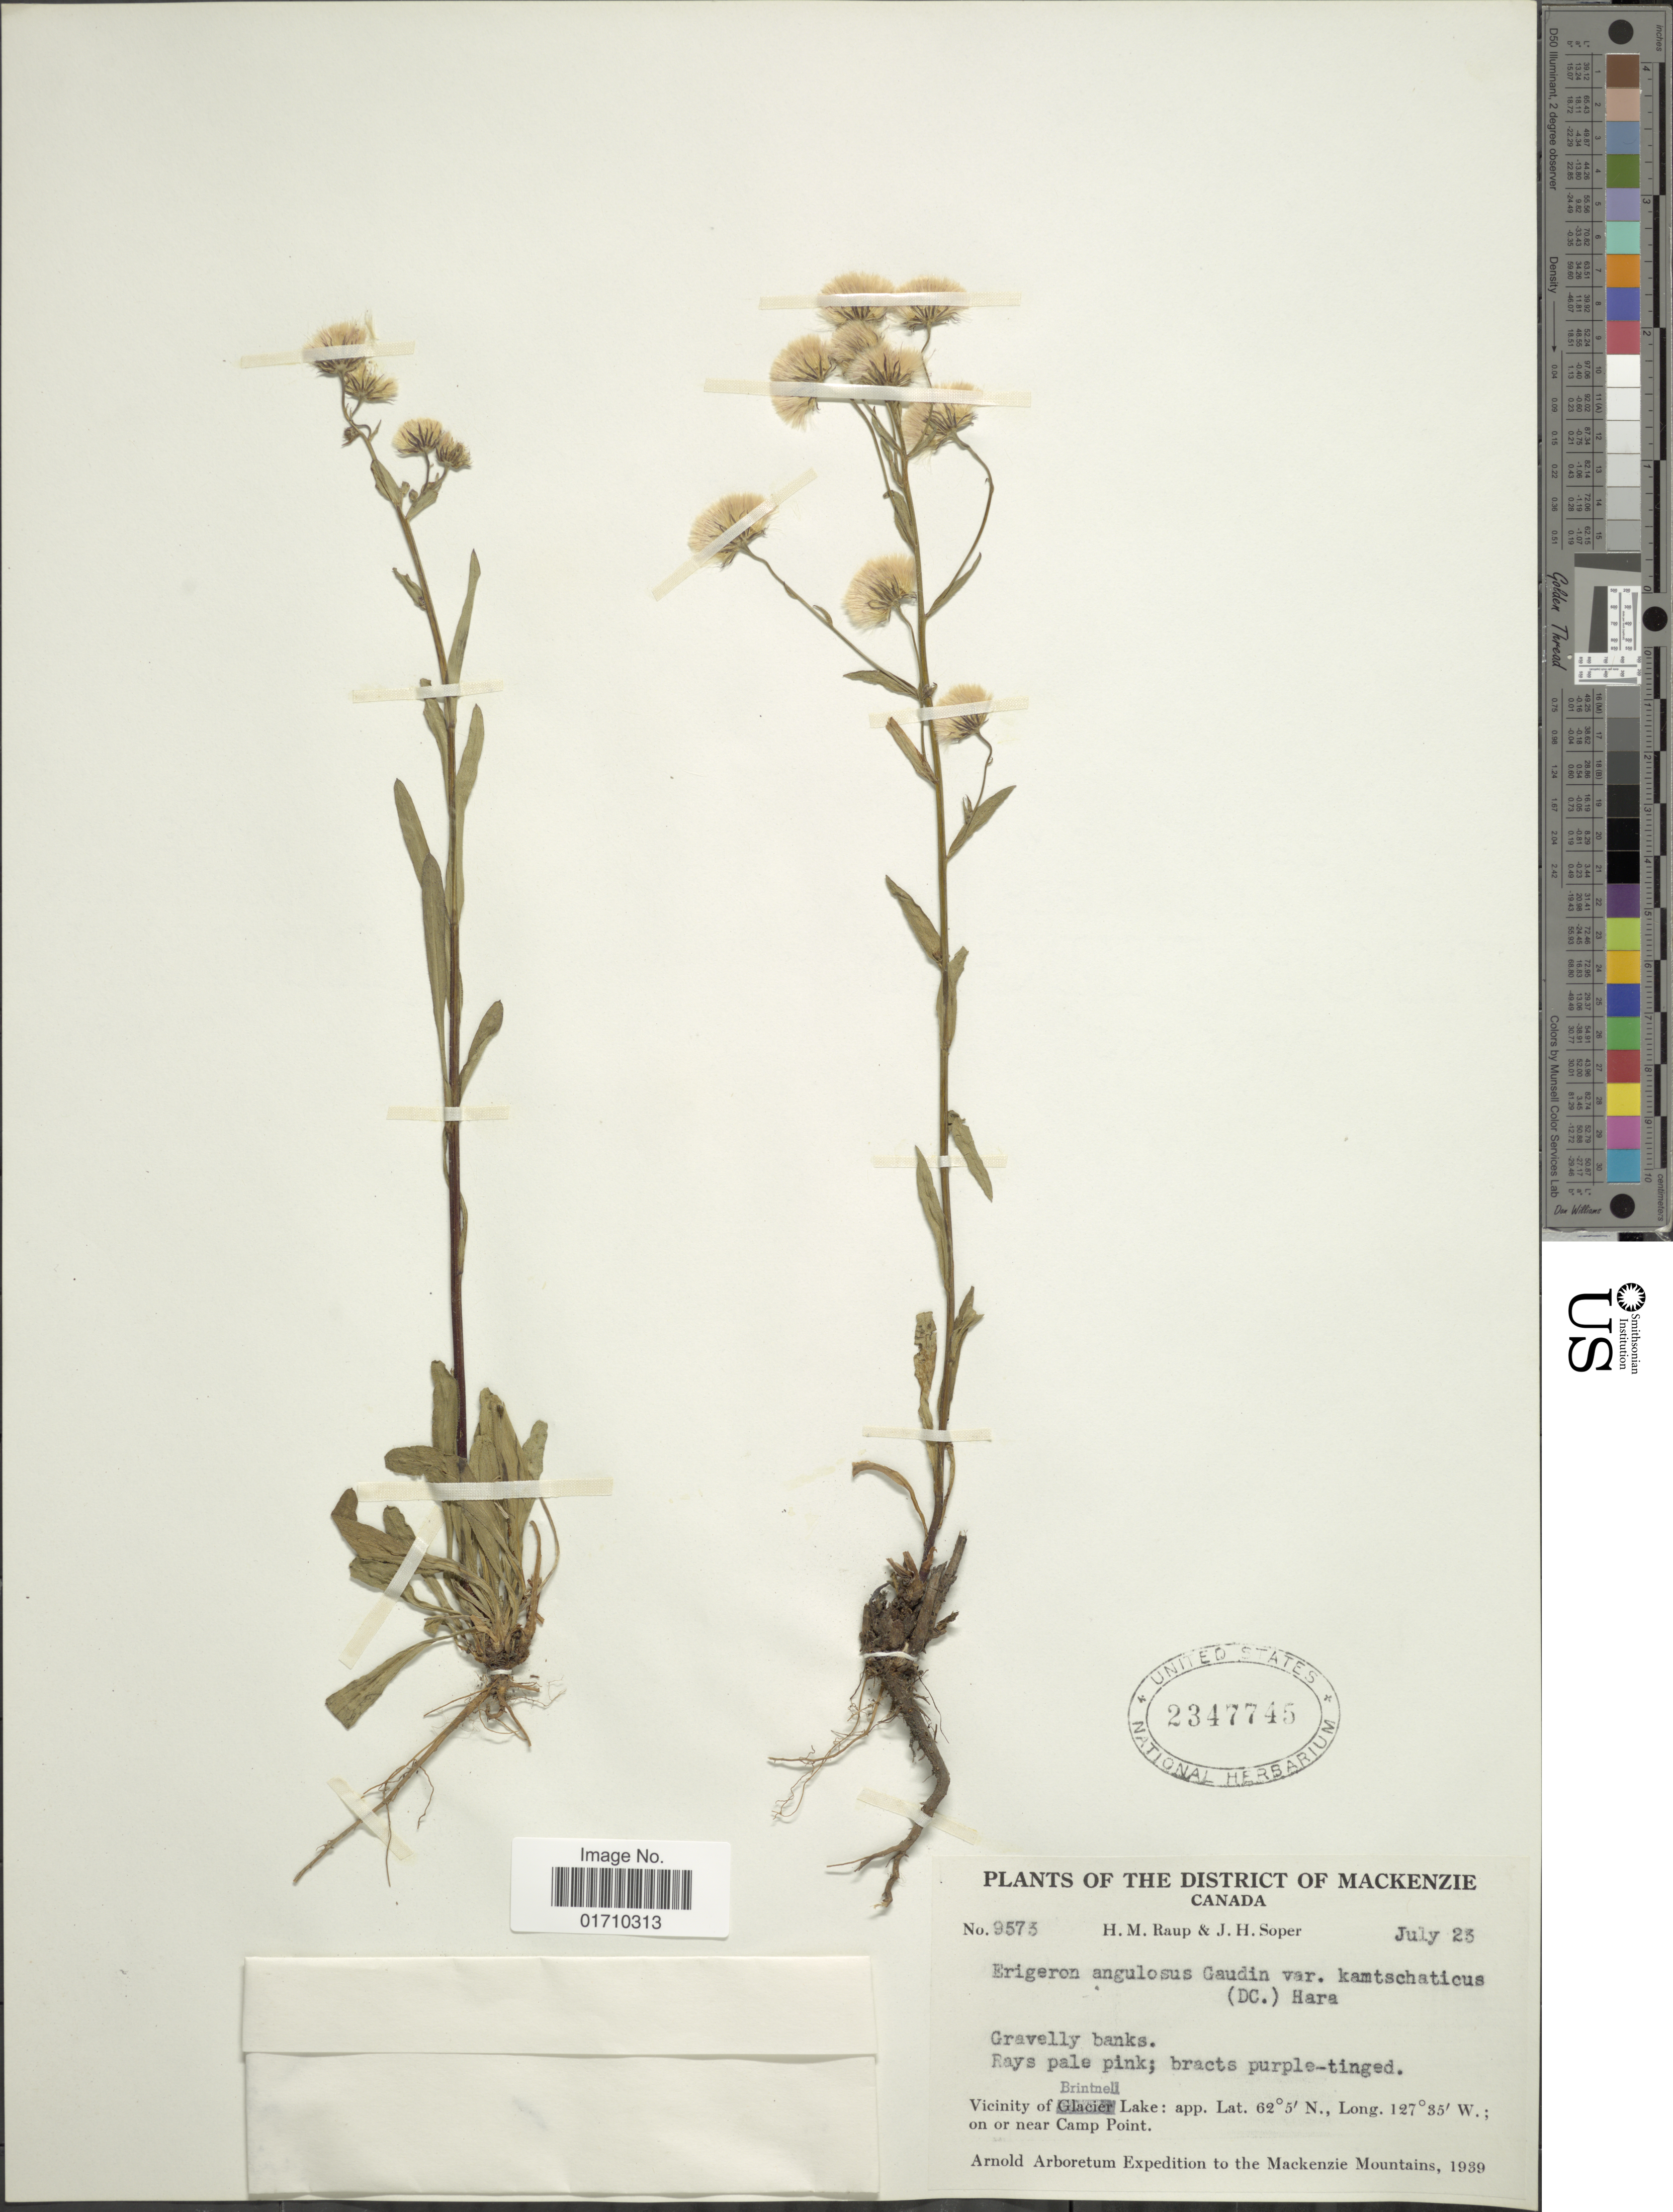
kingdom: Plantae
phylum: Tracheophyta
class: Magnoliopsida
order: Asterales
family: Asteraceae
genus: Erigeron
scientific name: Erigeron angulosus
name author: Gaudin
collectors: H. Raup & J. H. Soper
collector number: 9573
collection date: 1939-07-23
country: Canada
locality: The District of Mackenzie, Vicinity of Brintnell: on or near Camp Point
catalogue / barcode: US 2347745